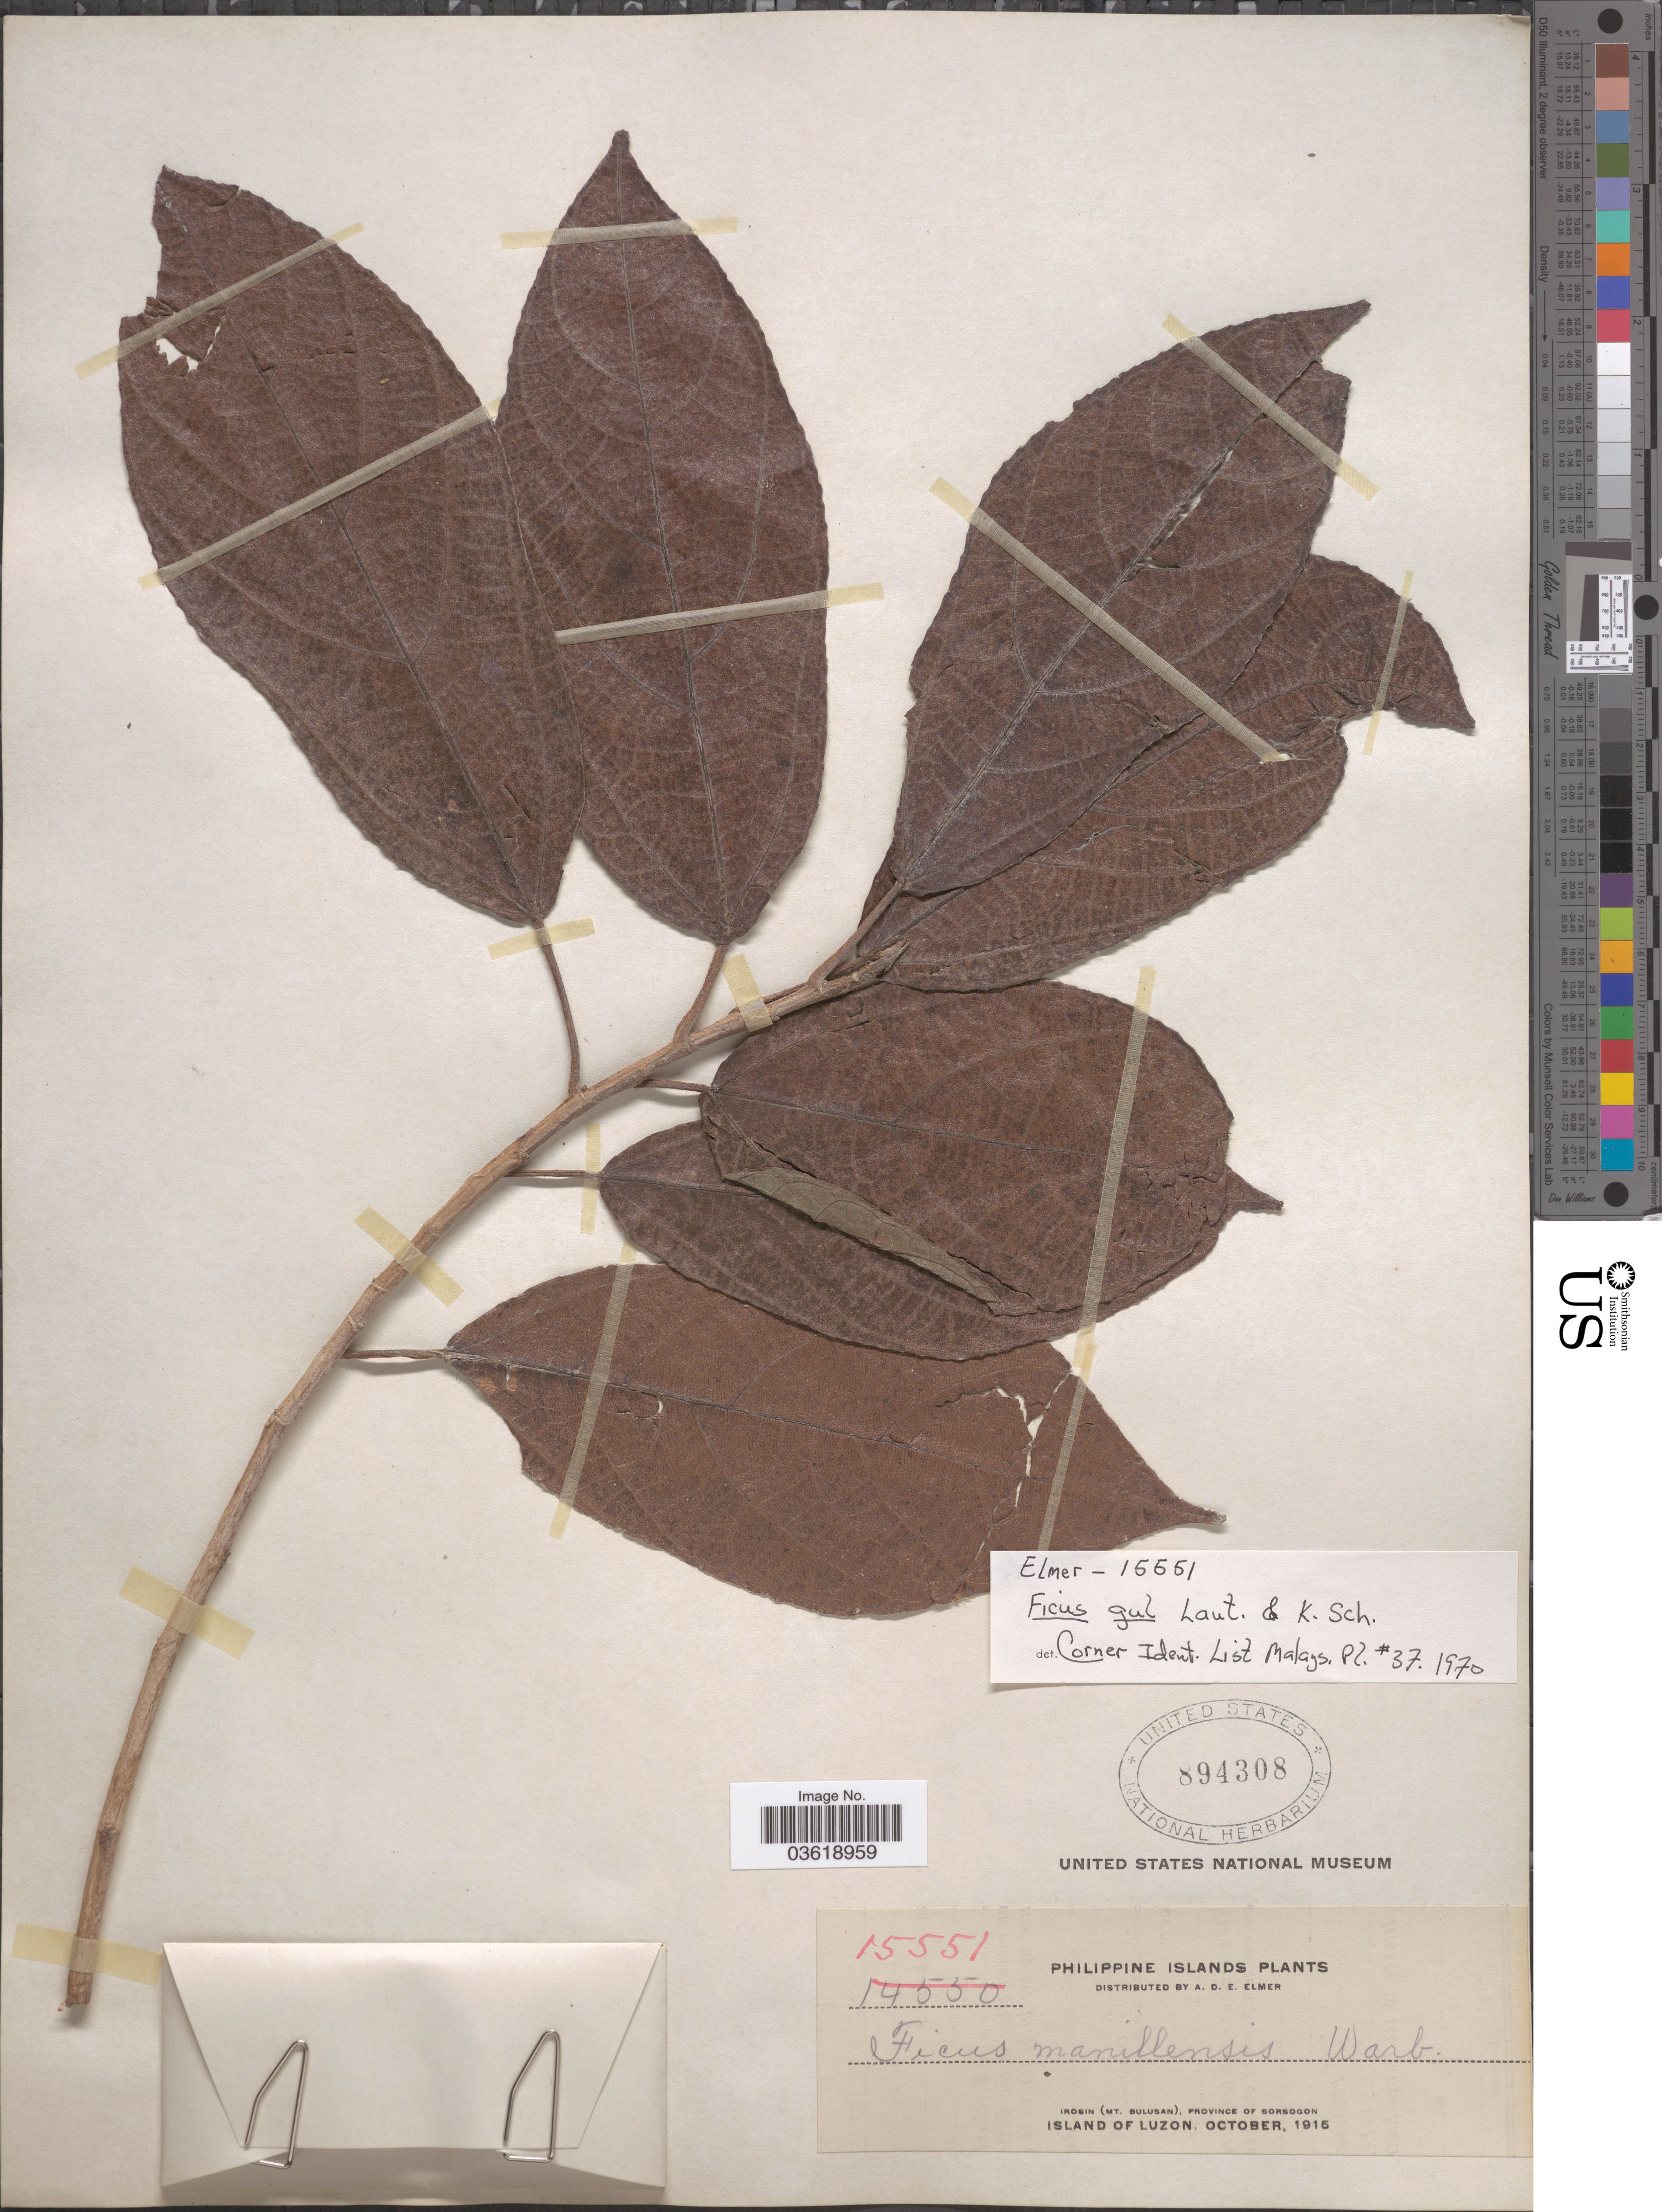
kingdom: Plantae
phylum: Tracheophyta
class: Magnoliopsida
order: Rosales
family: Moraceae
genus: Ficus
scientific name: Ficus gul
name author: Lauterb. & K. Schum.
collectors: A. D. E. Elmer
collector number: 15551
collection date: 1915-10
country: Philippines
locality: Irosin (Mt. Bulusan), Province of Sorsogon. Island of Luzon.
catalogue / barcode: US 894308